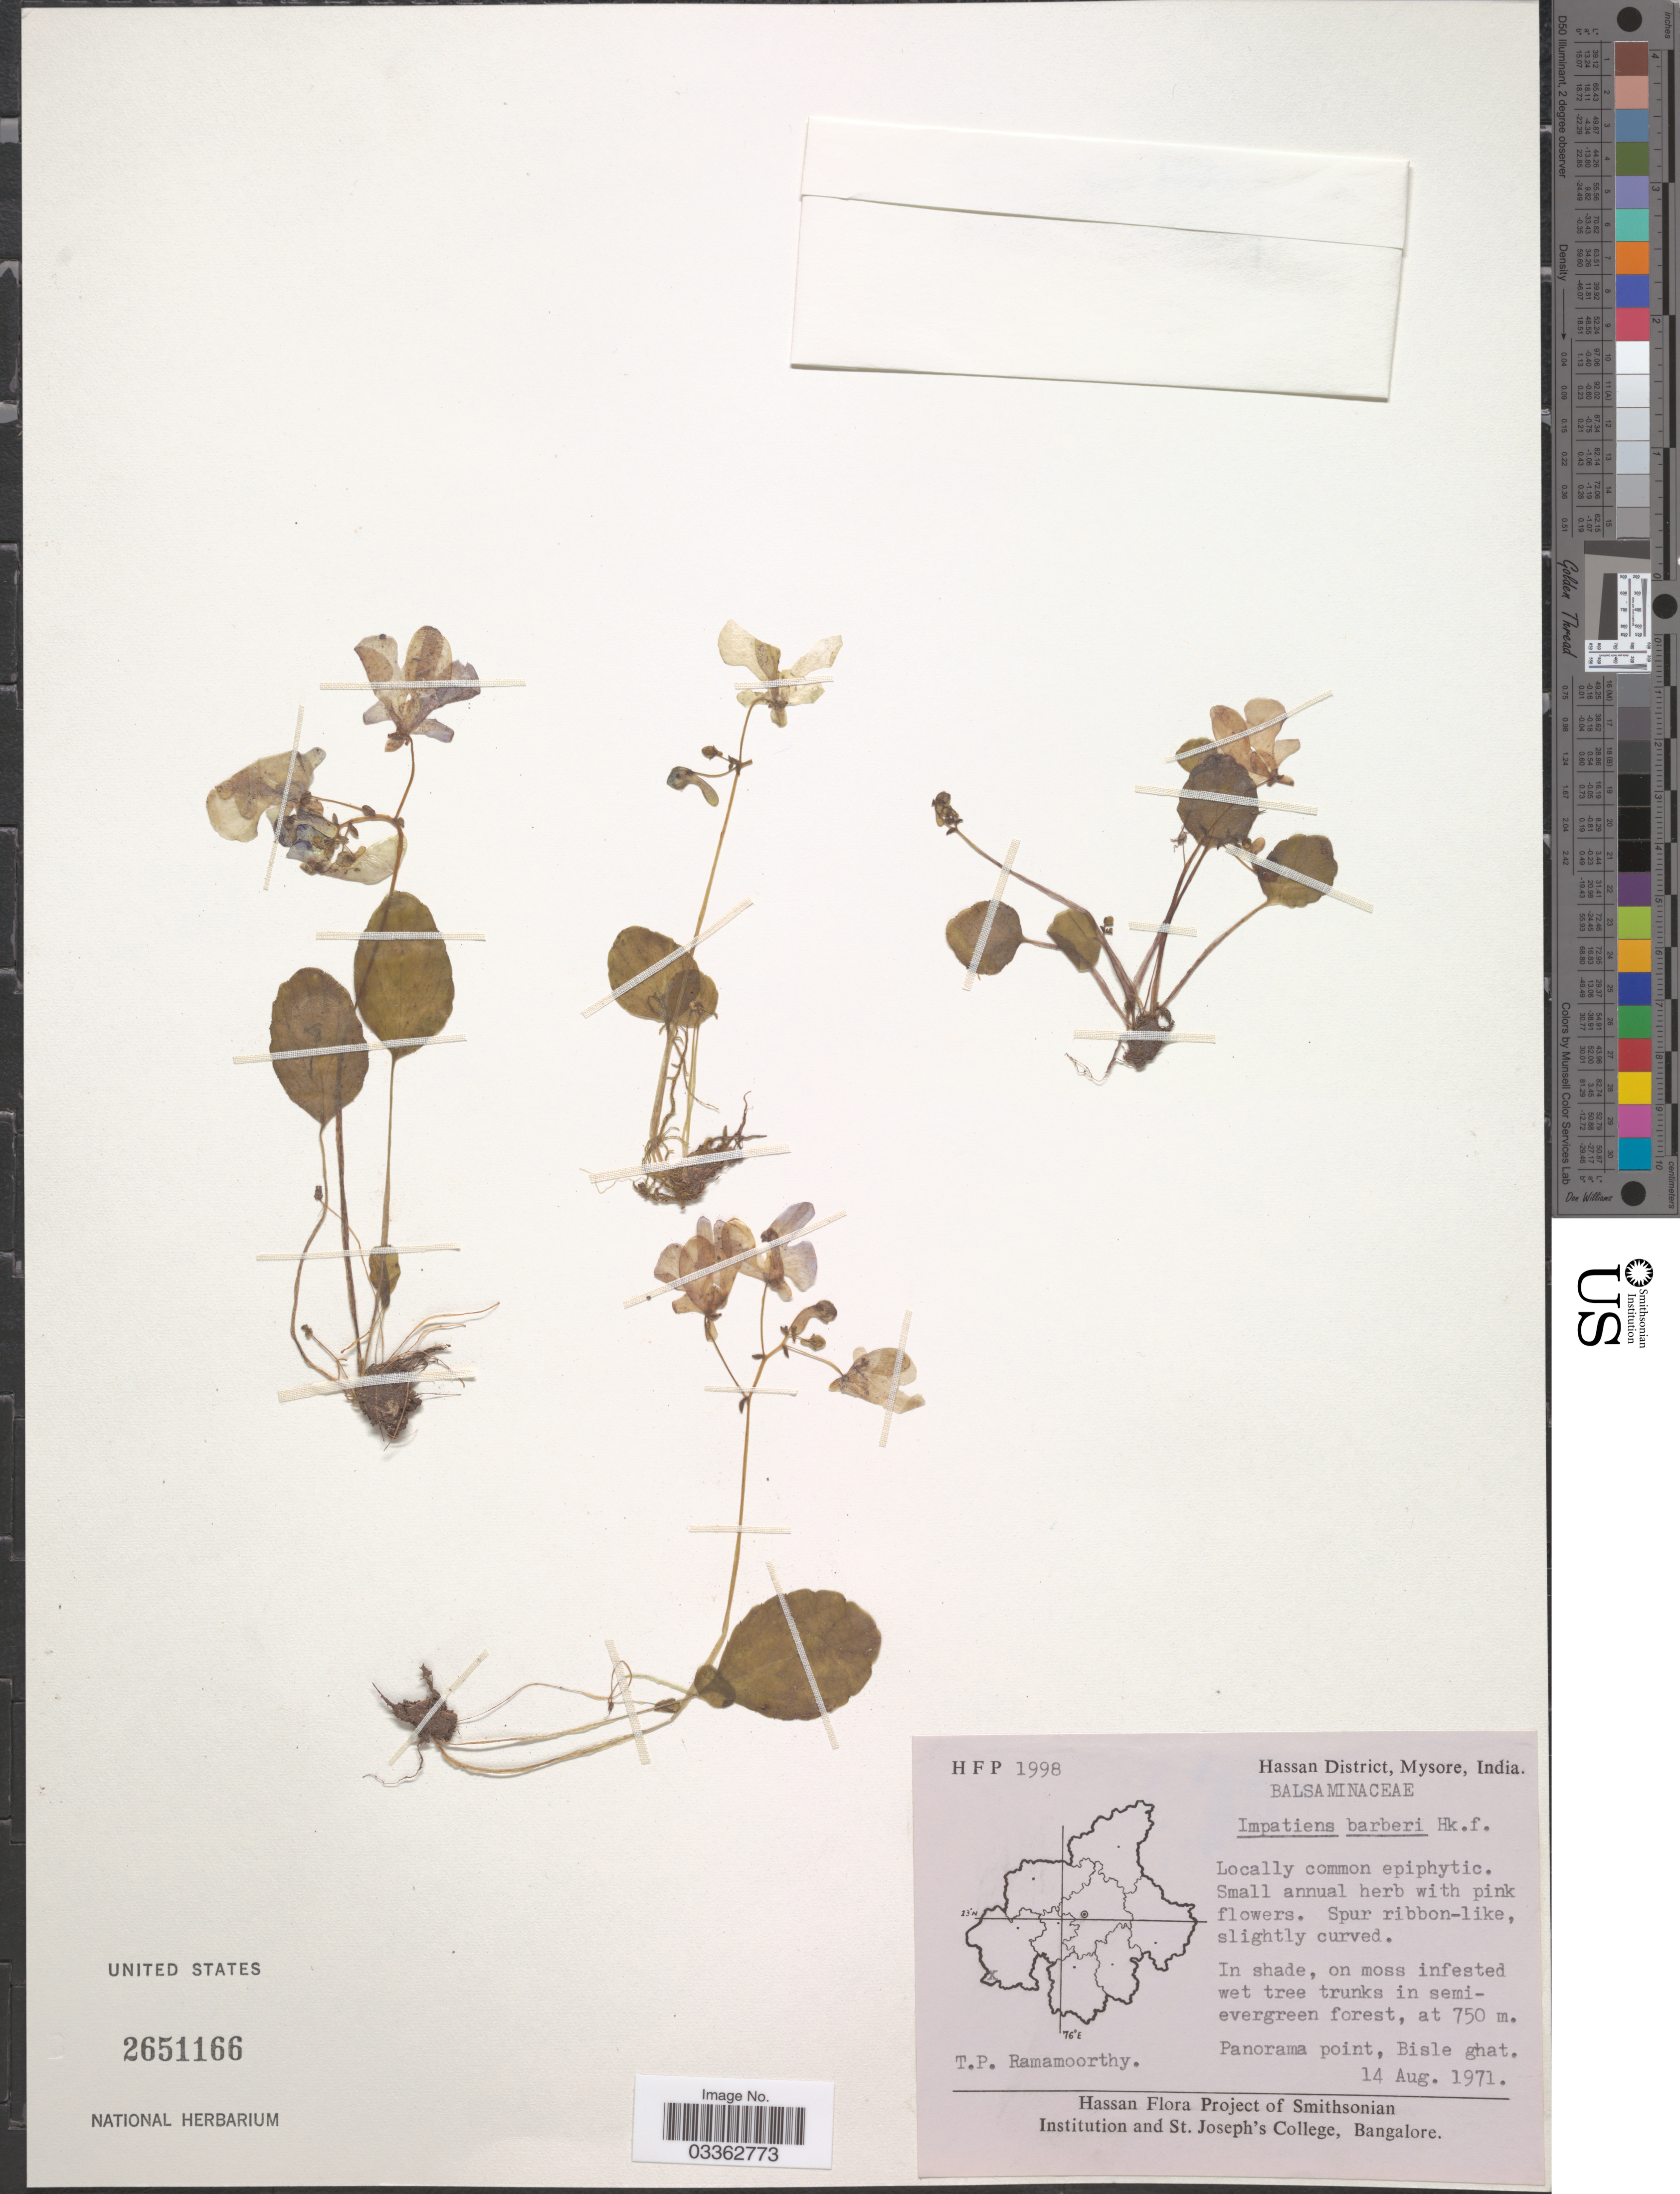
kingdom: Plantae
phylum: Tracheophyta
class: Magnoliopsida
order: Ericales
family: Balsaminaceae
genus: Impatiens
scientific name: Impatiens barberi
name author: Hook. f.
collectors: T. P. Ramamoorthy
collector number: H F P 1998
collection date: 1971-08-14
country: India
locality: Hassan District, Mysore. Panorama point, Bisle ghat.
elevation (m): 750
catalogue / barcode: US 2651166